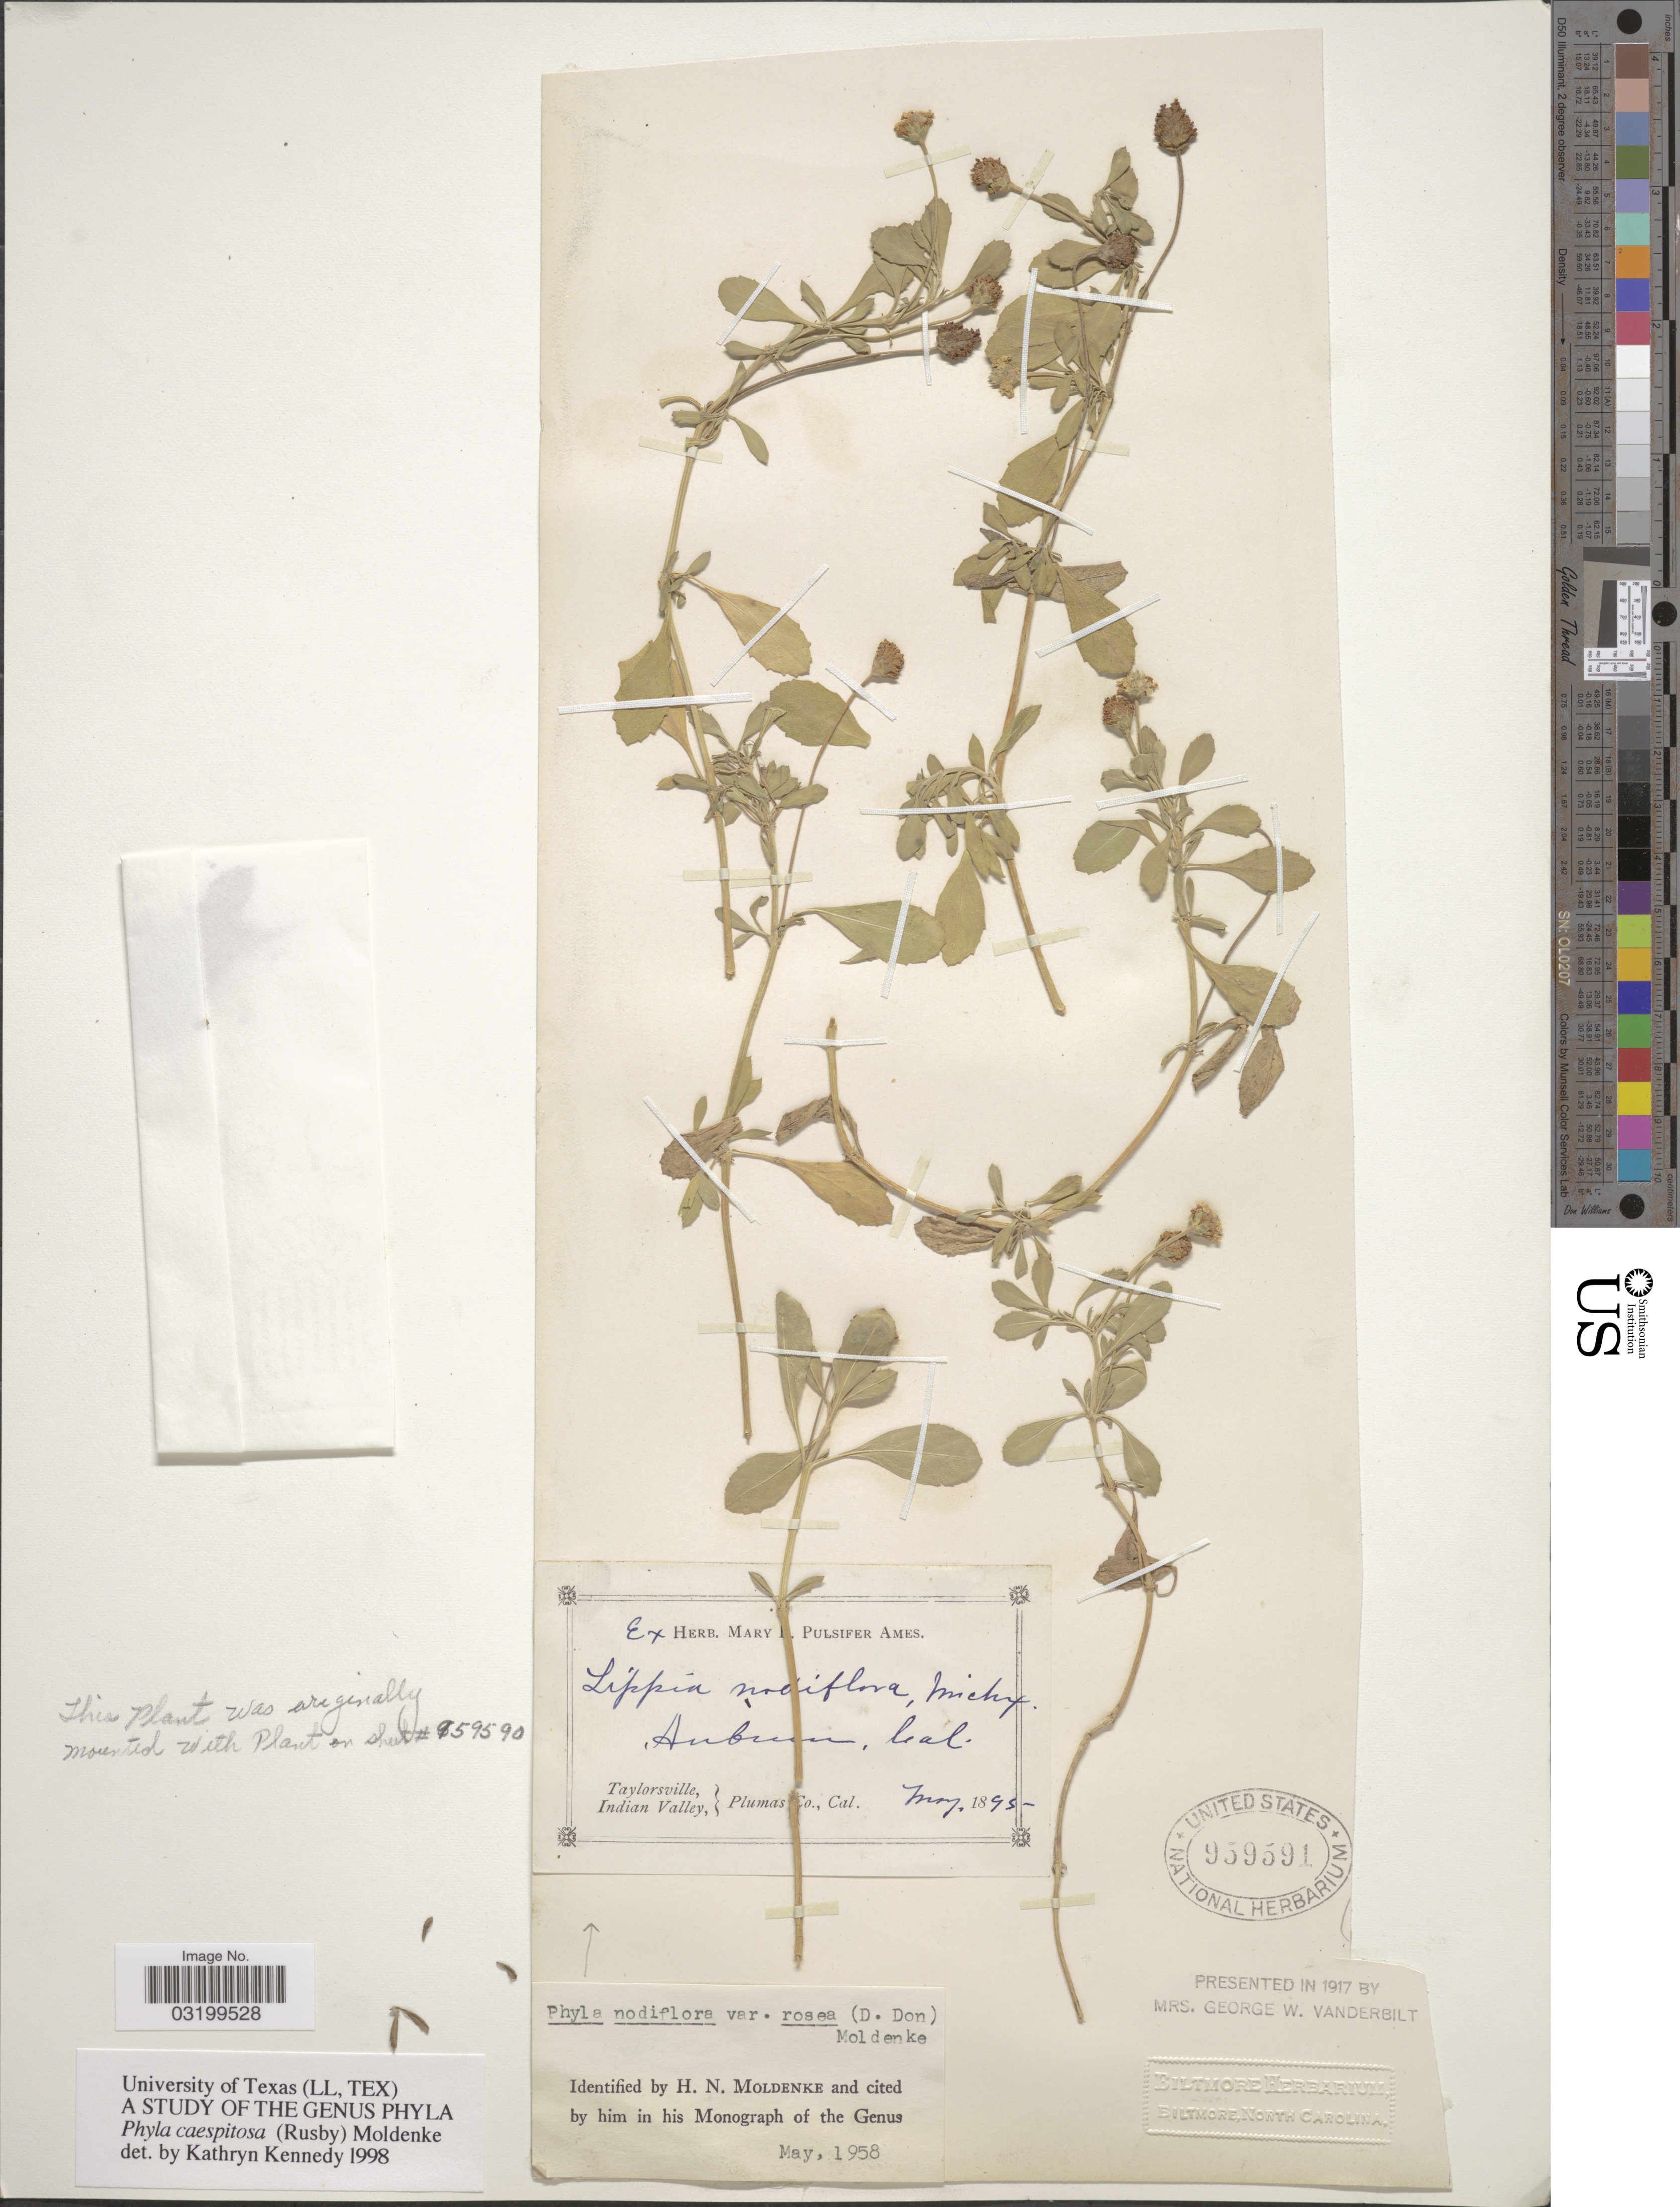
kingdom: Plantae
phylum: Tracheophyta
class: Magnoliopsida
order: Lamiales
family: Verbenaceae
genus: Phyla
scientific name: Phyla caespitosa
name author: (Rusby) Moldenke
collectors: ex herb. M.E.P. Ames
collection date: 1895-05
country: United States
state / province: California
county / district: Plumas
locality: Auburn. Taylorsville, Indian Valley, Plumas Co.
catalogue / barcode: US 959591